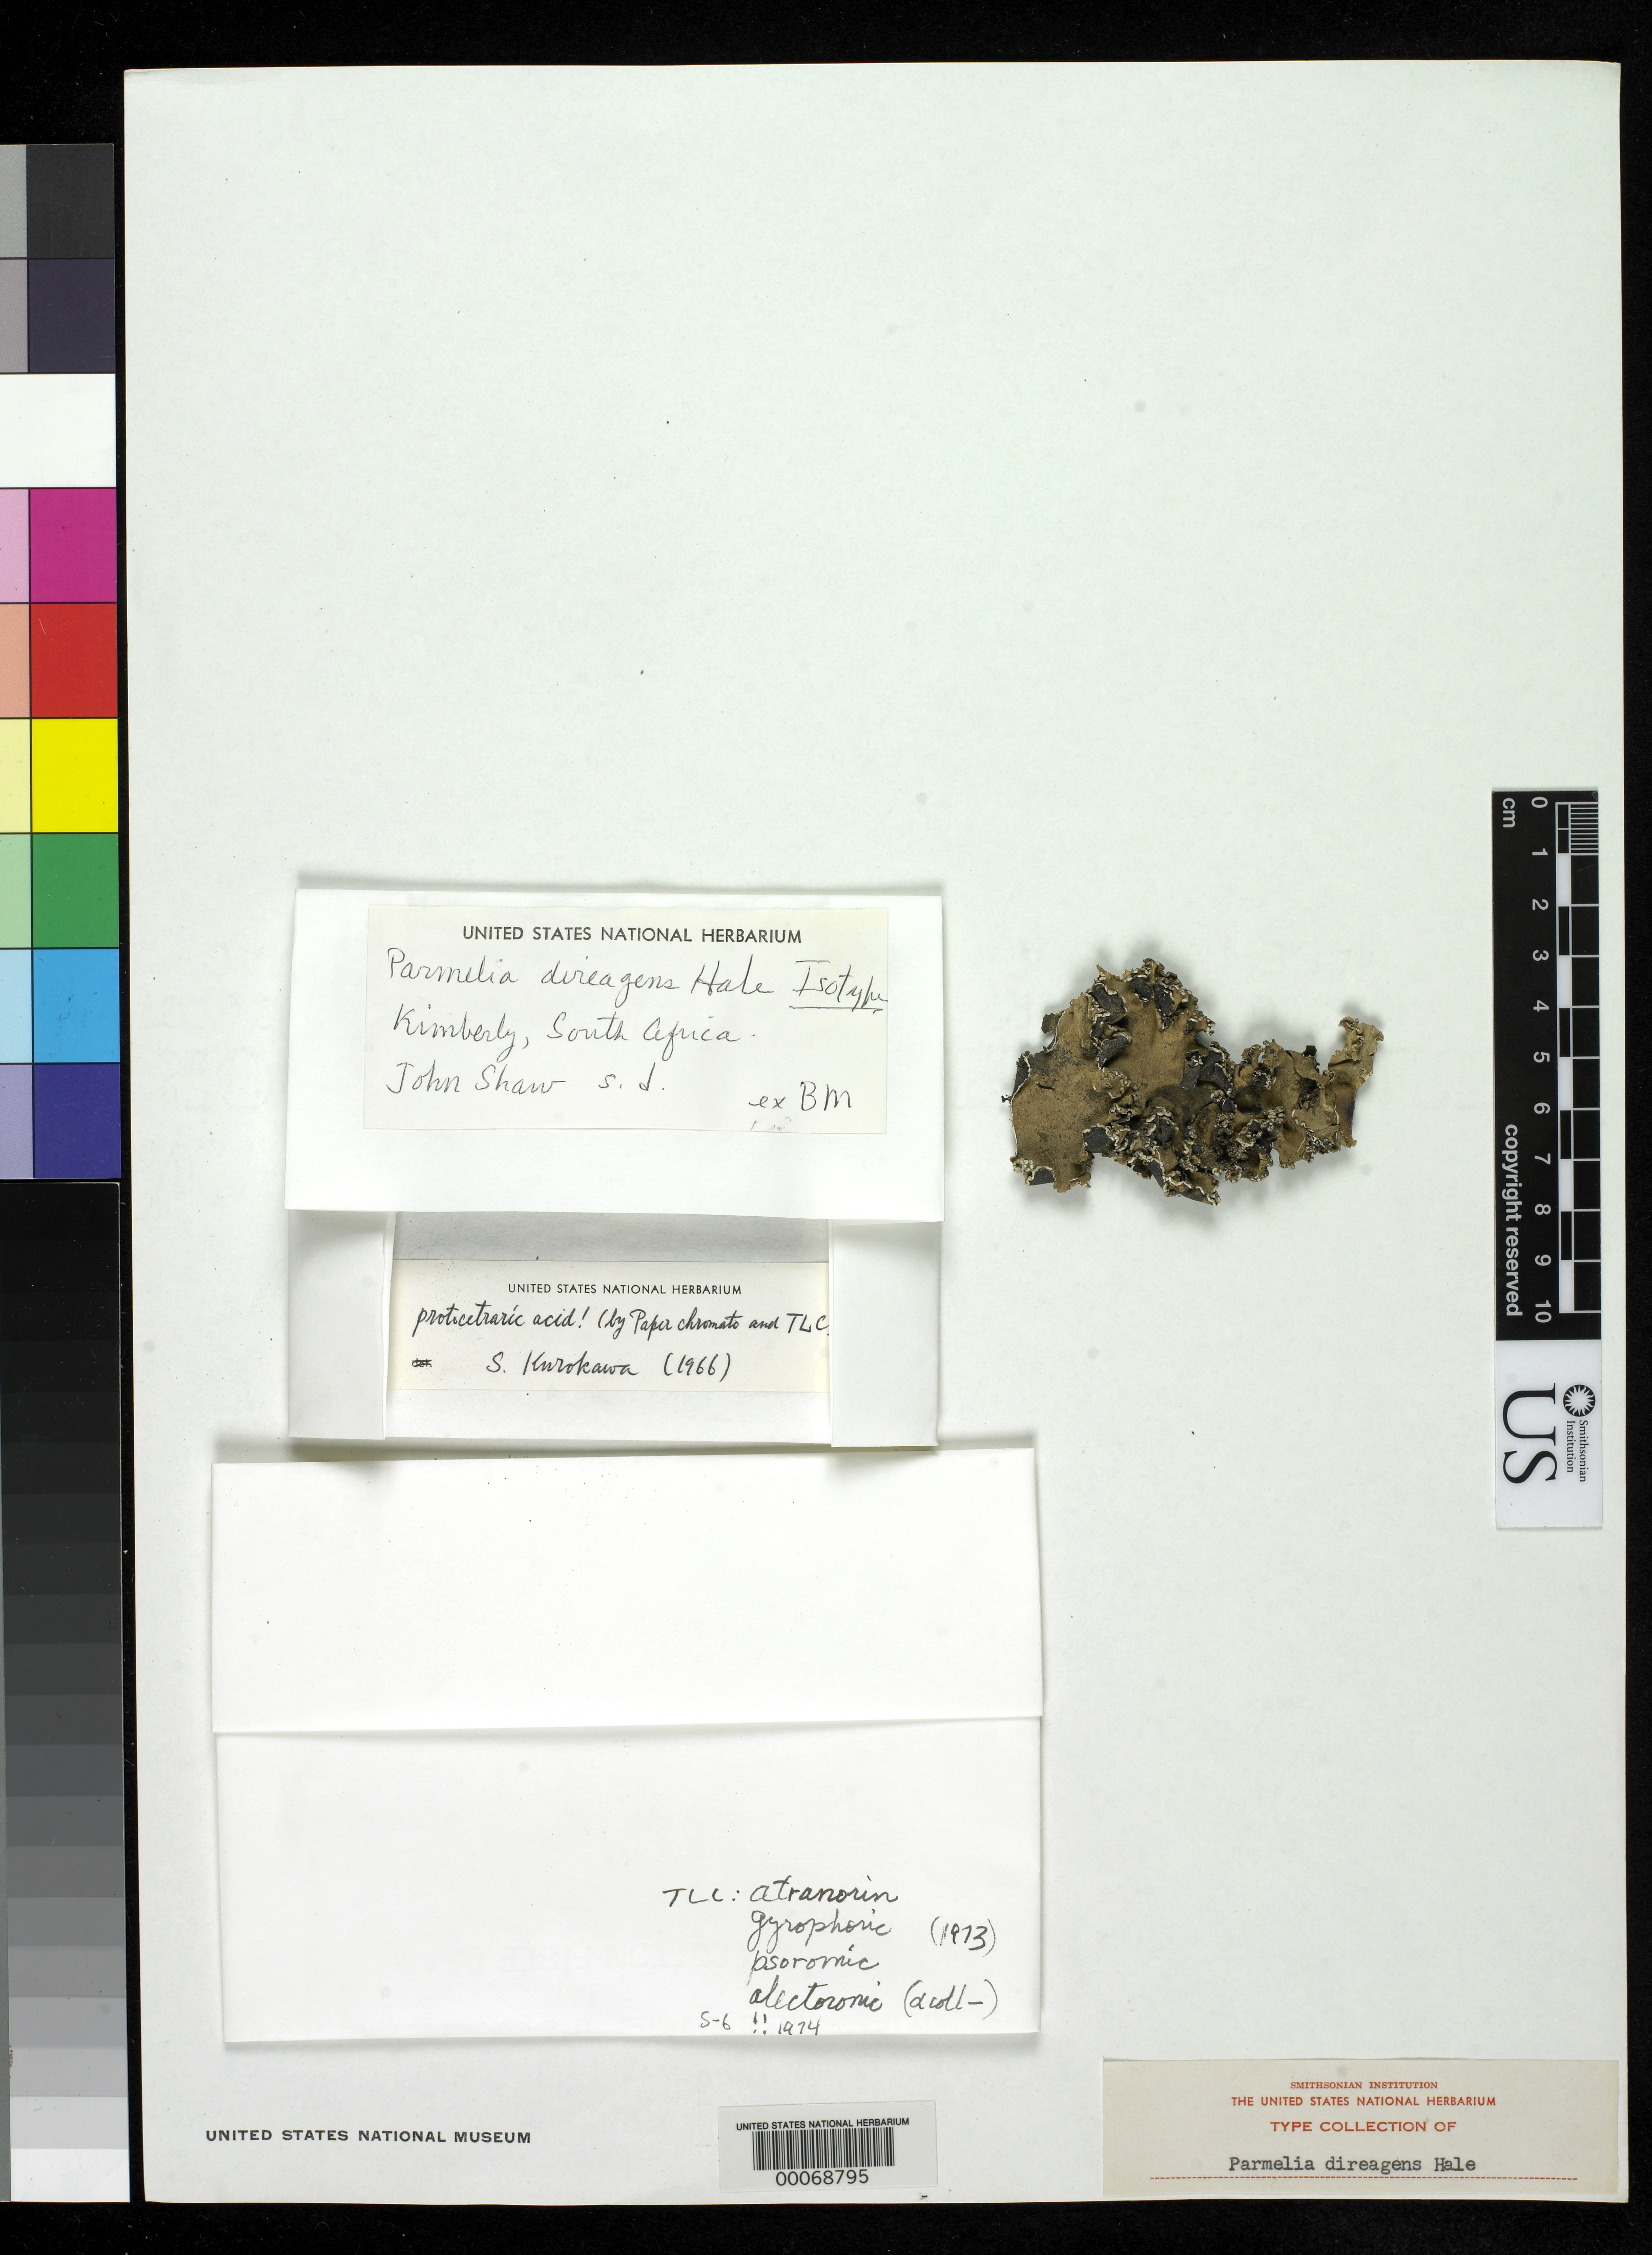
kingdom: Fungi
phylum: Ascomycota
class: Lecanoromycetes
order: Lecanorales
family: Parmeliaceae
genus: Parmelia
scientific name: Parmelia direagens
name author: Hale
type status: Isotype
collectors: J. Shaw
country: South Africa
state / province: Northern Cape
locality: Near Kimberly.